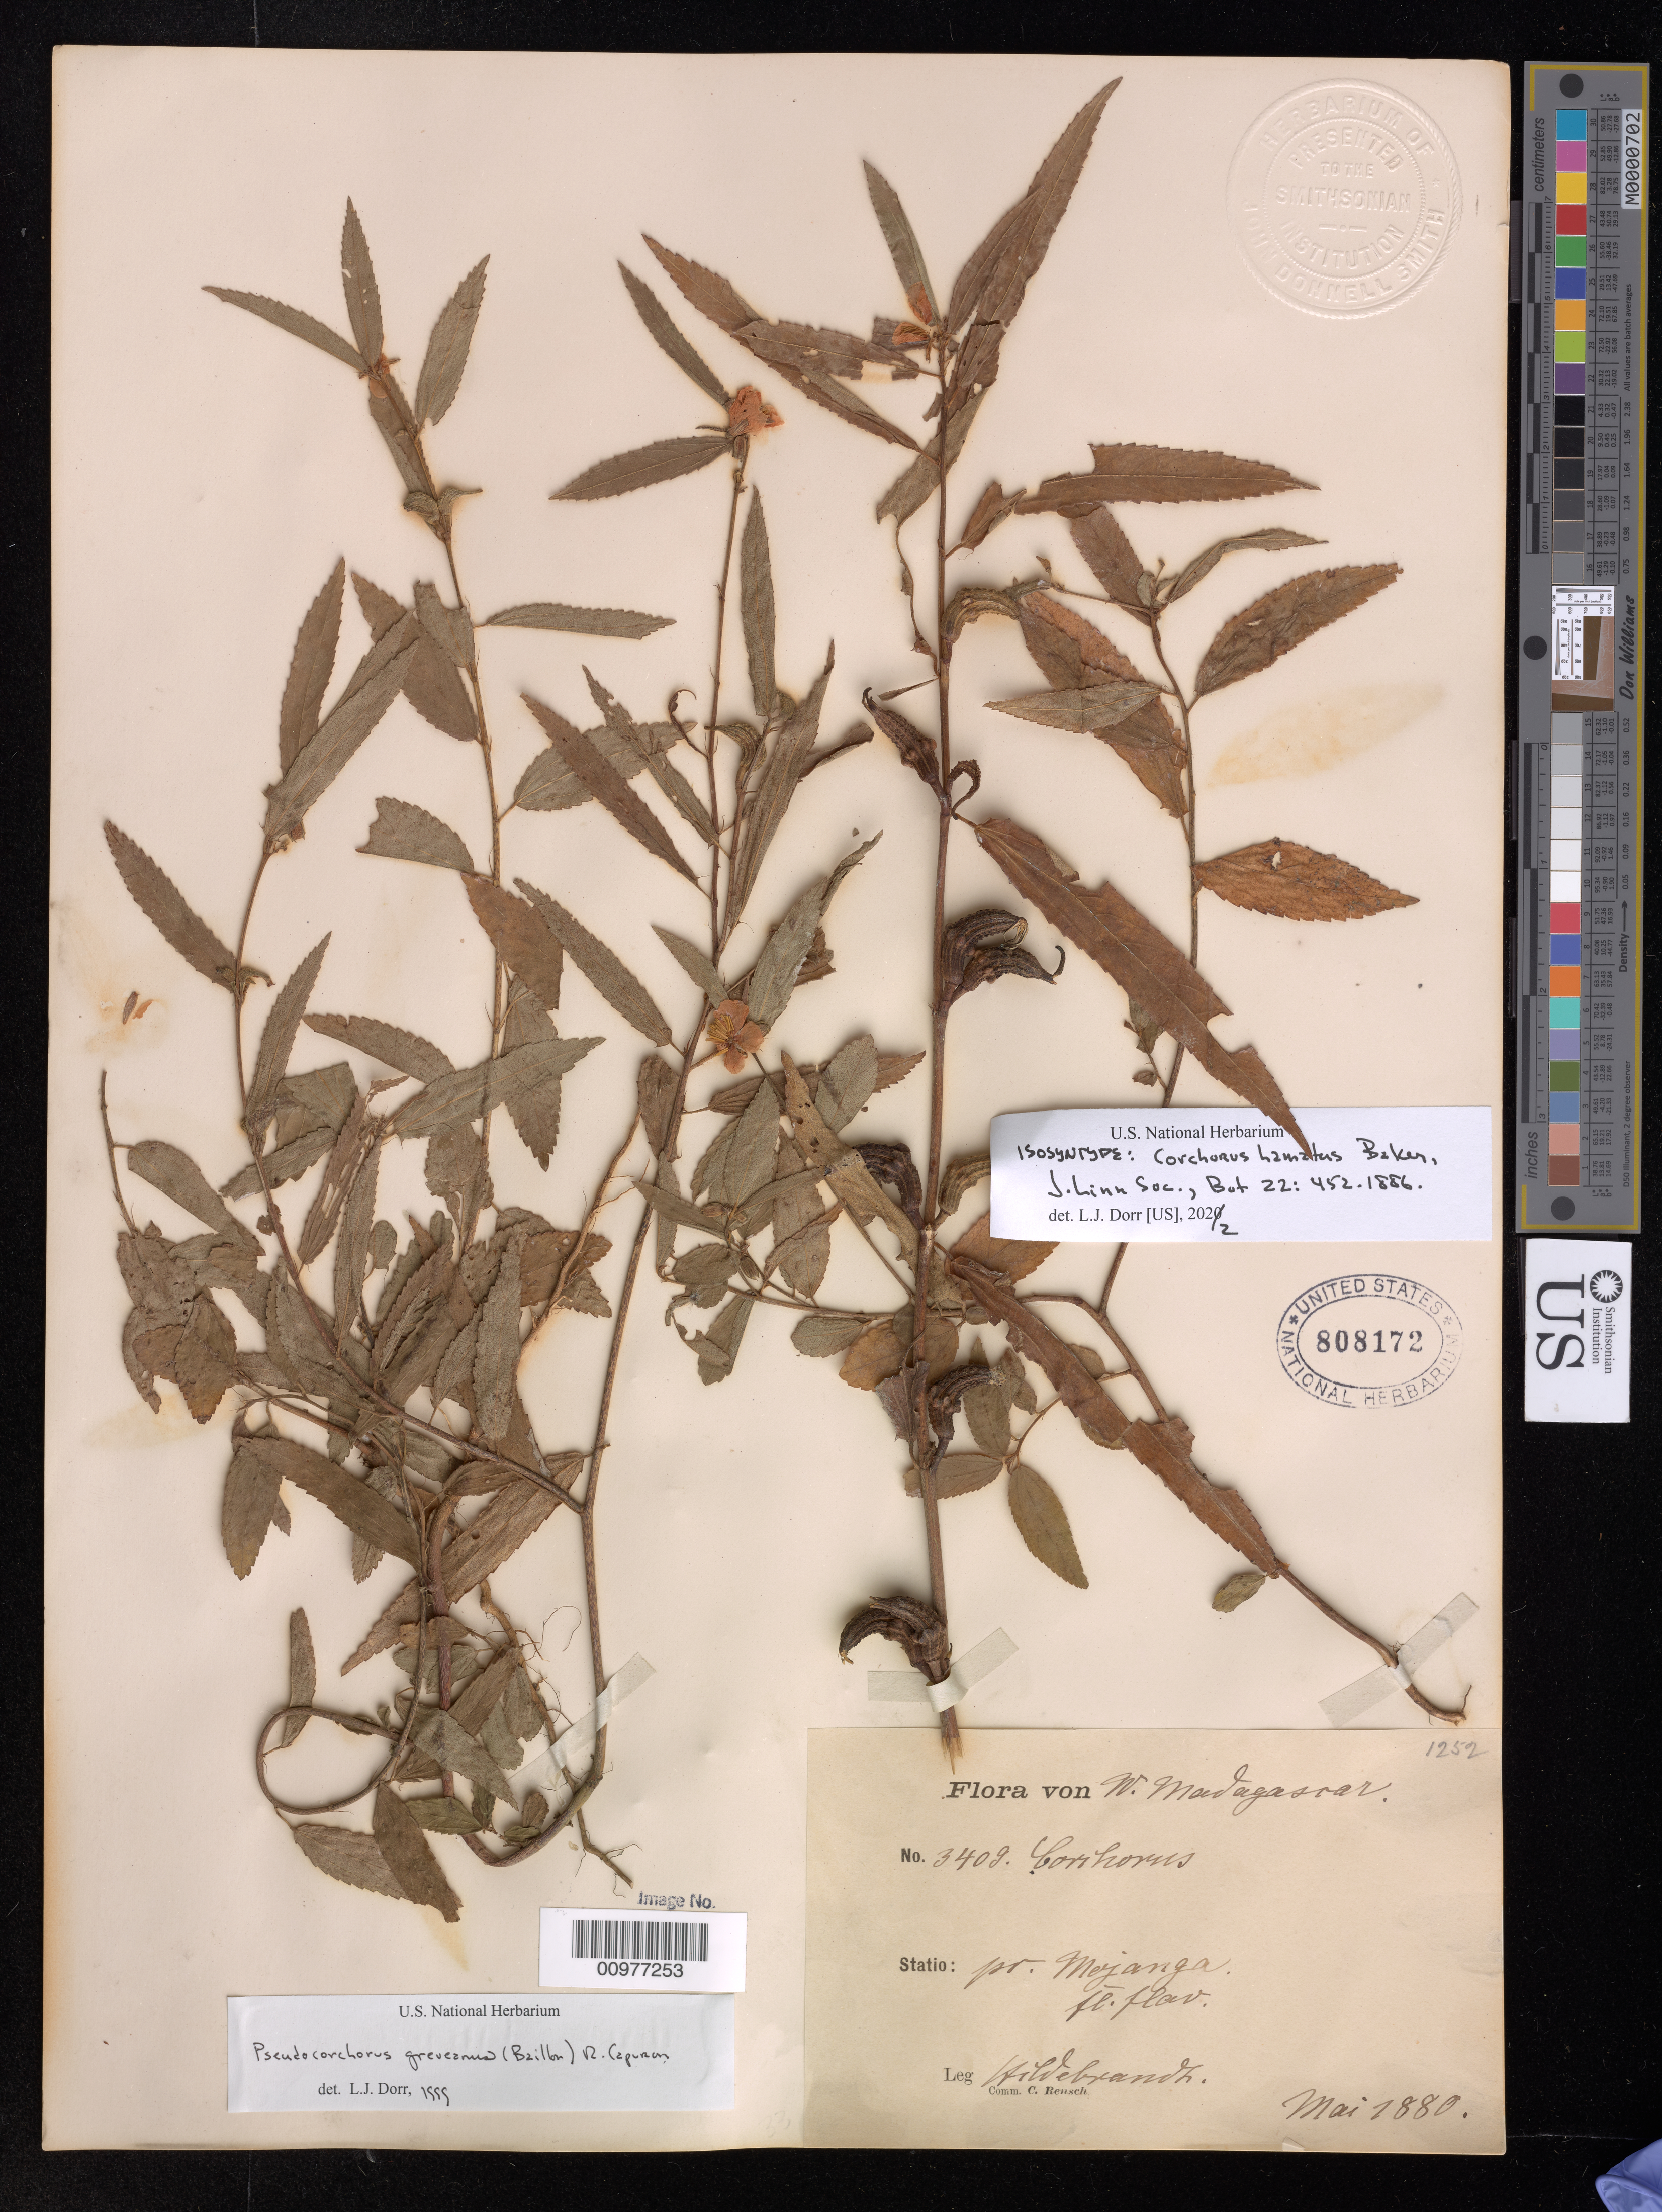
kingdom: Plantae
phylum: Tracheophyta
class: Magnoliopsida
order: Malvales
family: Malvaceae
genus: Corchorus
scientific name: Corchorus hirsutus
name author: L.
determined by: Dorr, Laurence J., Curator (BOT), Smithsonian Institution - National Museum of Natural History (UNITED STATES)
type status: Isosyntype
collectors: J. Hildebrandt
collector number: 3409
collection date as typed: Mai 1880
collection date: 1880-05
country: Madagascar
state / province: Boeny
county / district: Mahajanga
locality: pr. Mojanga = Mahajanga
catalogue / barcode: US 808172